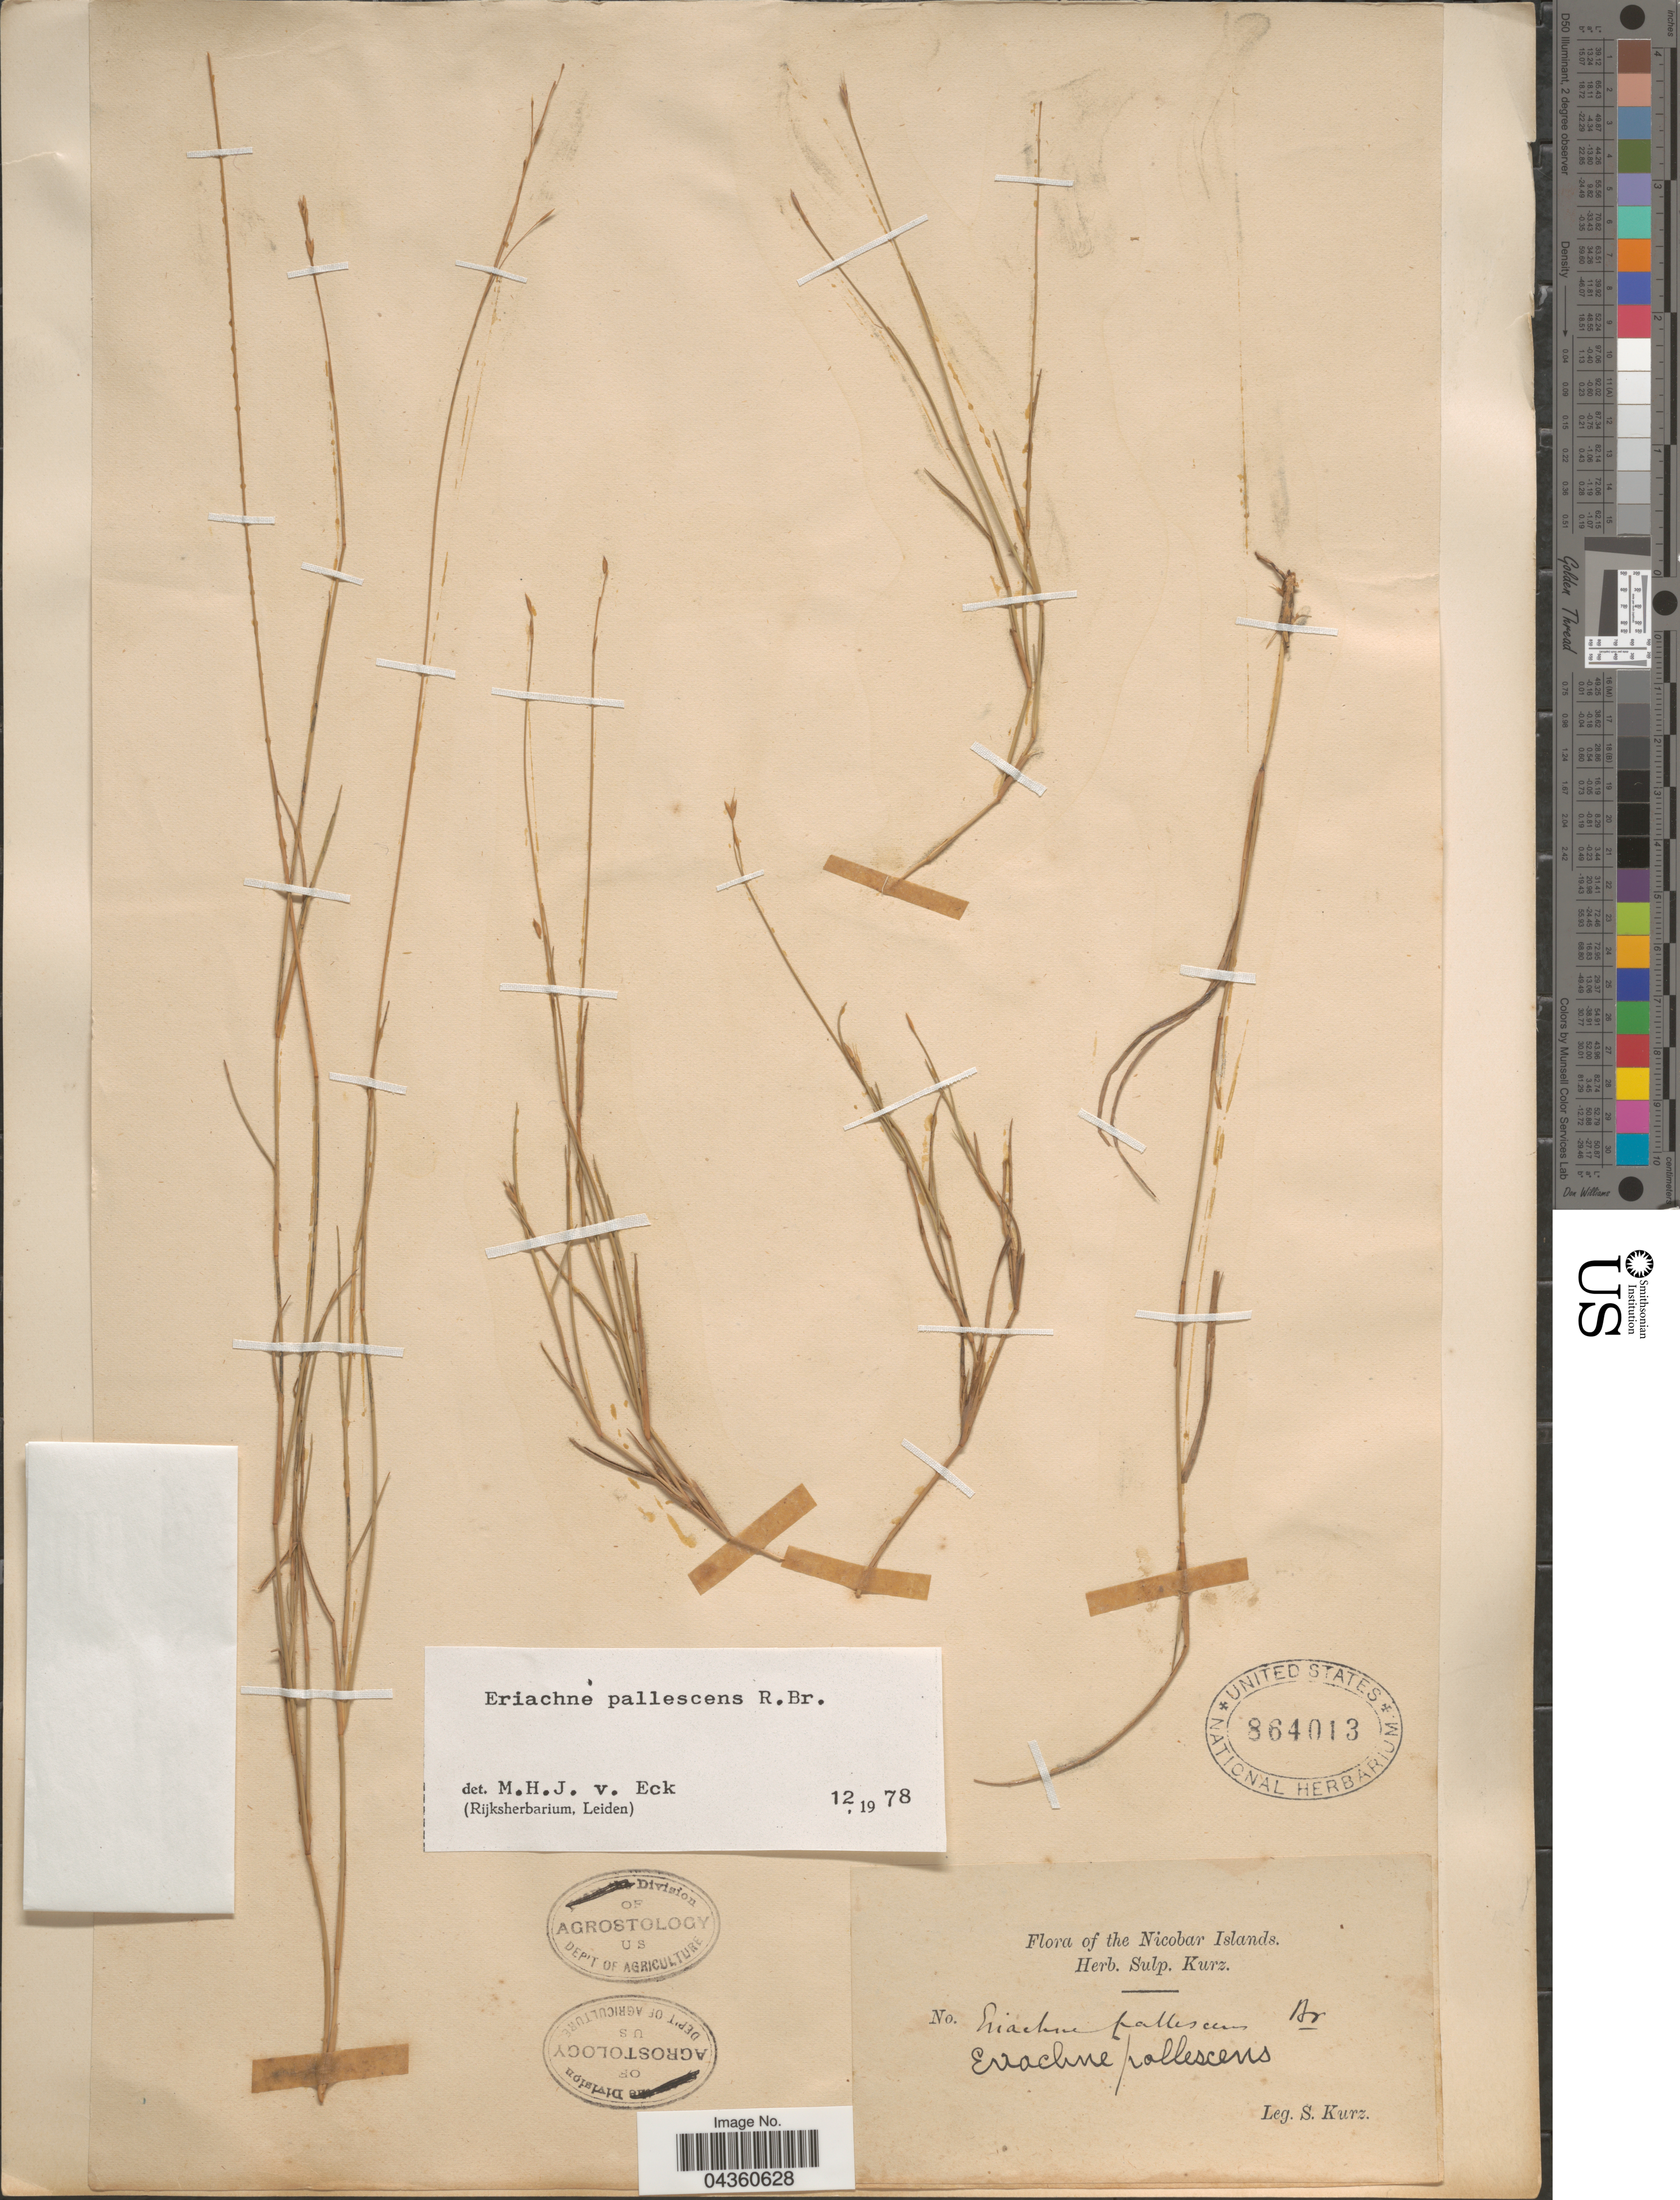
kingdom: Plantae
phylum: Tracheophyta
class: Liliopsida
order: Poales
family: Poaceae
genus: Eriachne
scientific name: Eriachne pallescens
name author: R. Br.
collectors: S. Kurz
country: India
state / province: Andaman and Nicobar Islands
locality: Nicobar Islands.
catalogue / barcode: US 864013